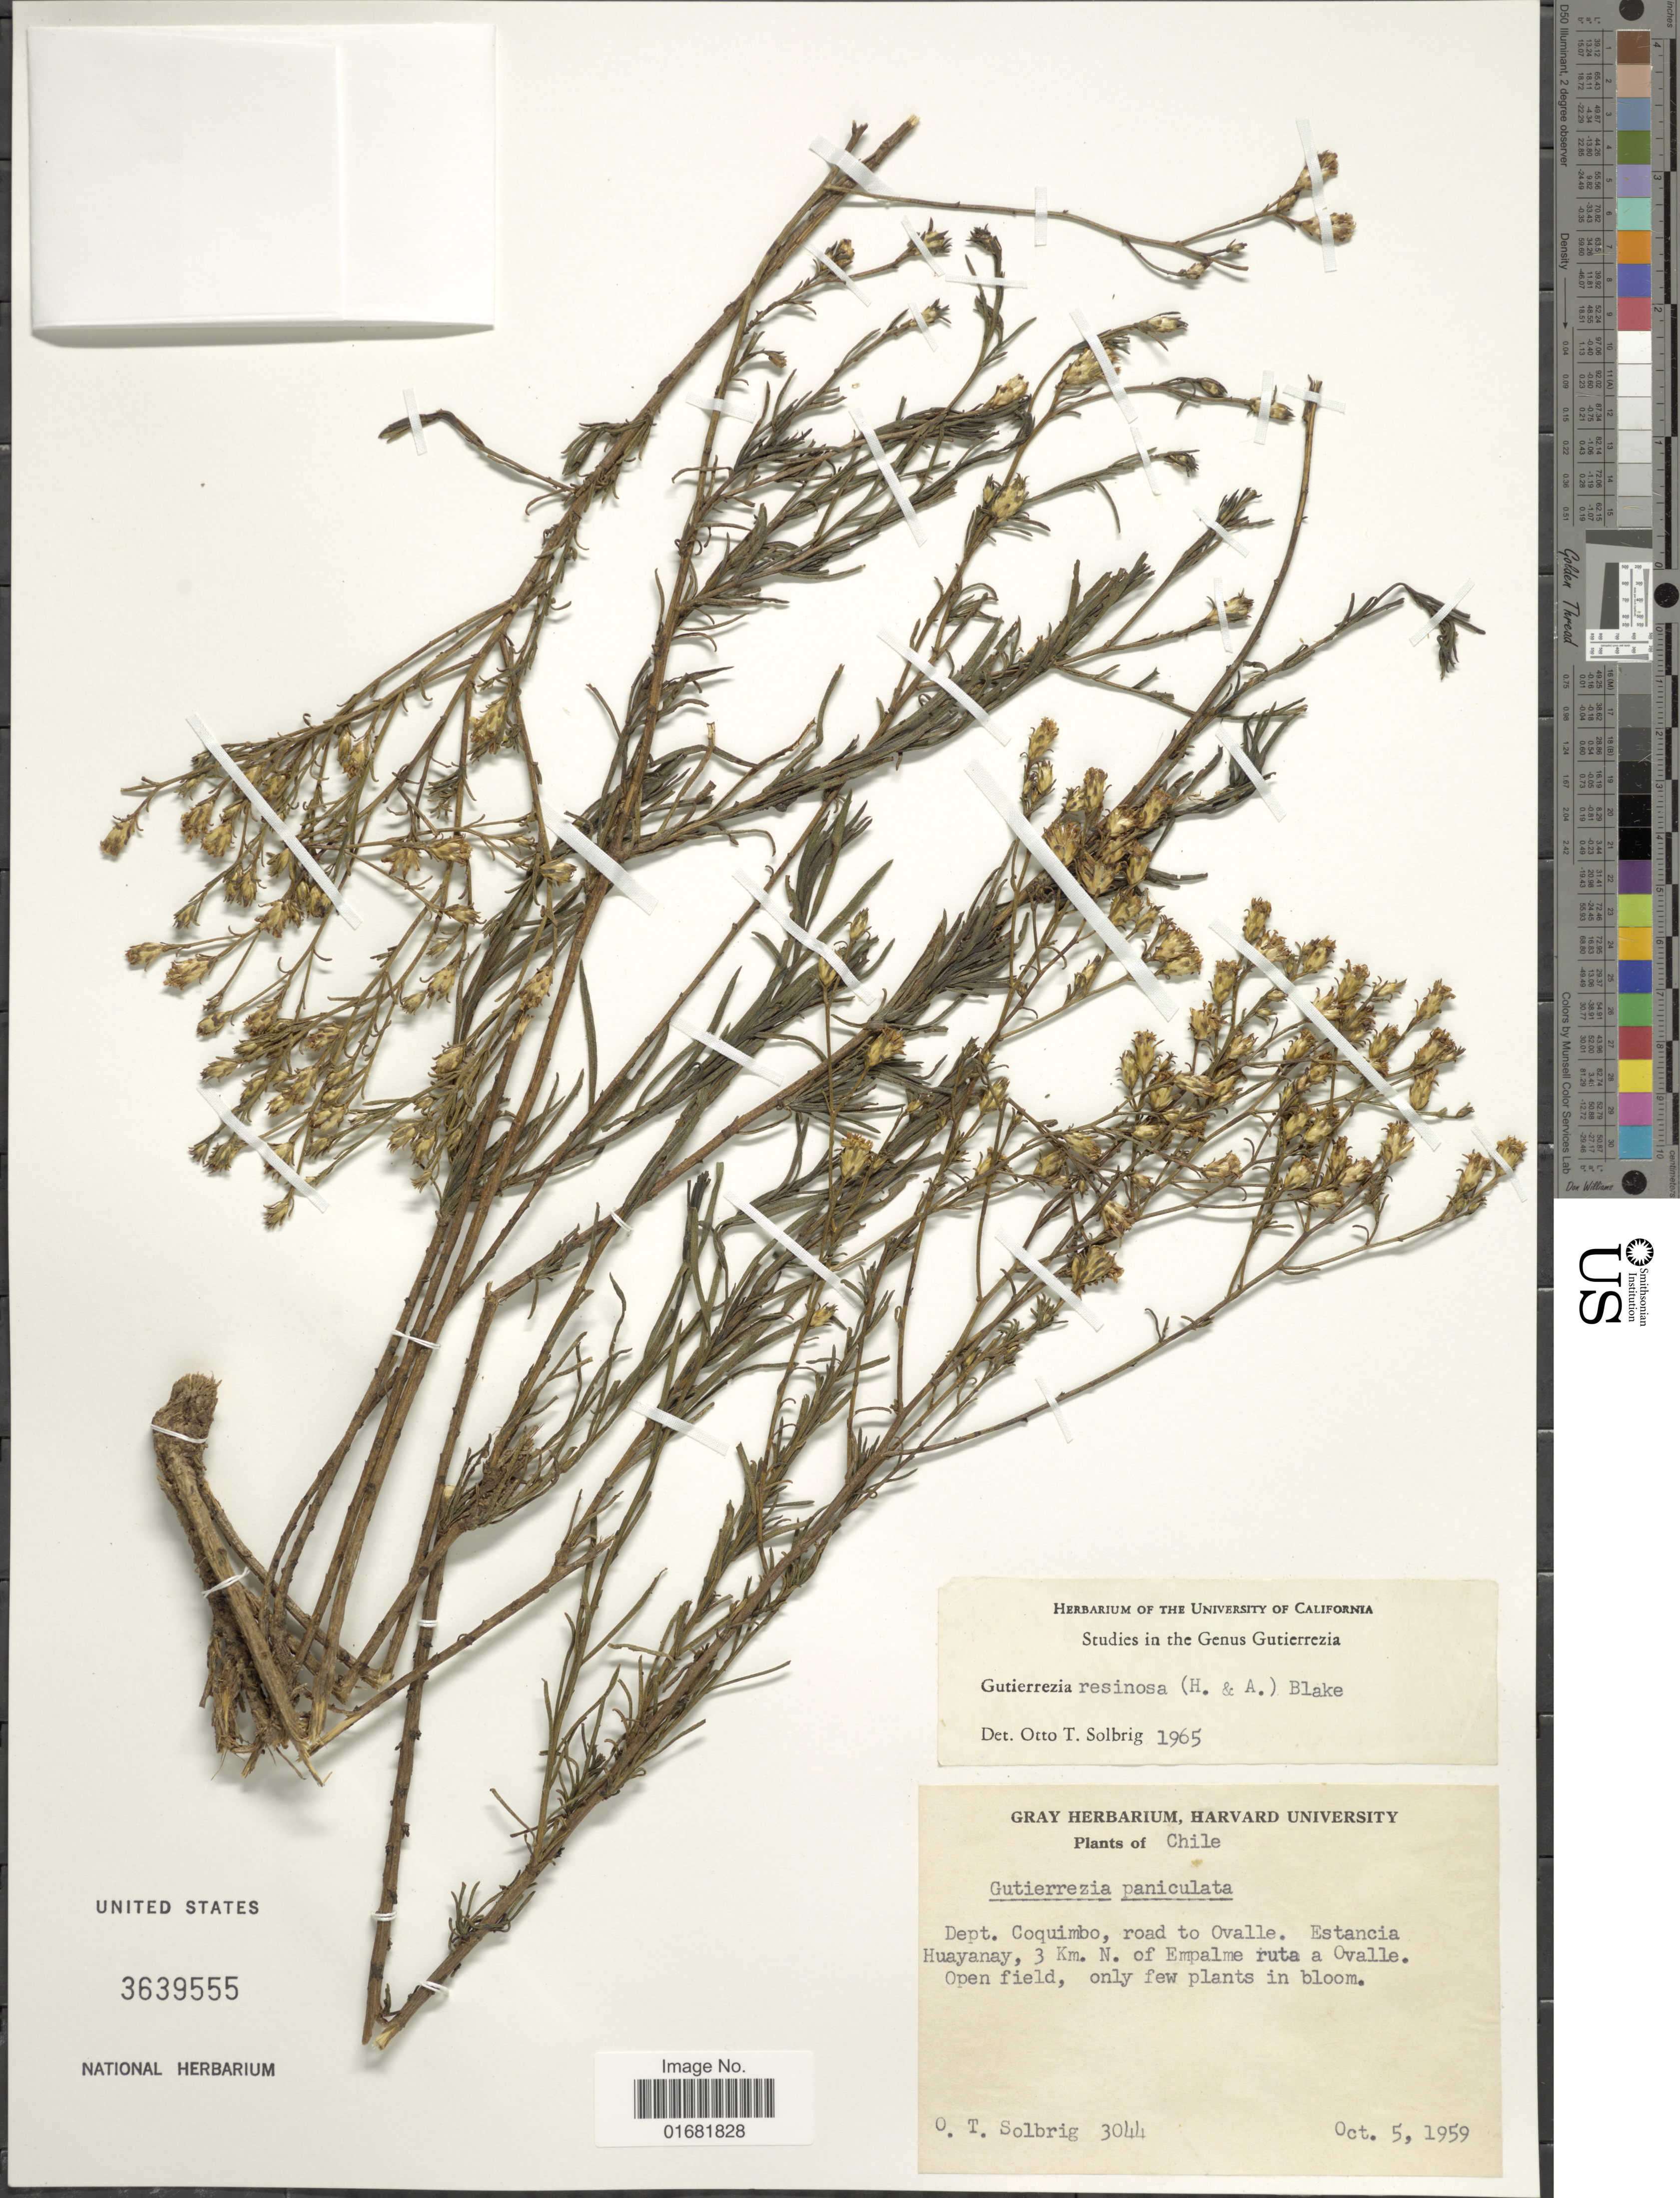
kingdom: Plantae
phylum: Tracheophyta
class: Magnoliopsida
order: Asterales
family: Asteraceae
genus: Gutierrezia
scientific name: Gutierrezia resinosa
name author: (Hook. & Arn.) S.F. Blake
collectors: O. T. Solbrig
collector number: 3044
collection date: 1959-10-05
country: Chile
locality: Dept. Coquinbo, road to Ovalle. Estancia Huayanay, 3 Km. N. of Empalme ruta a Ovalle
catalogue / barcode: US 3639555